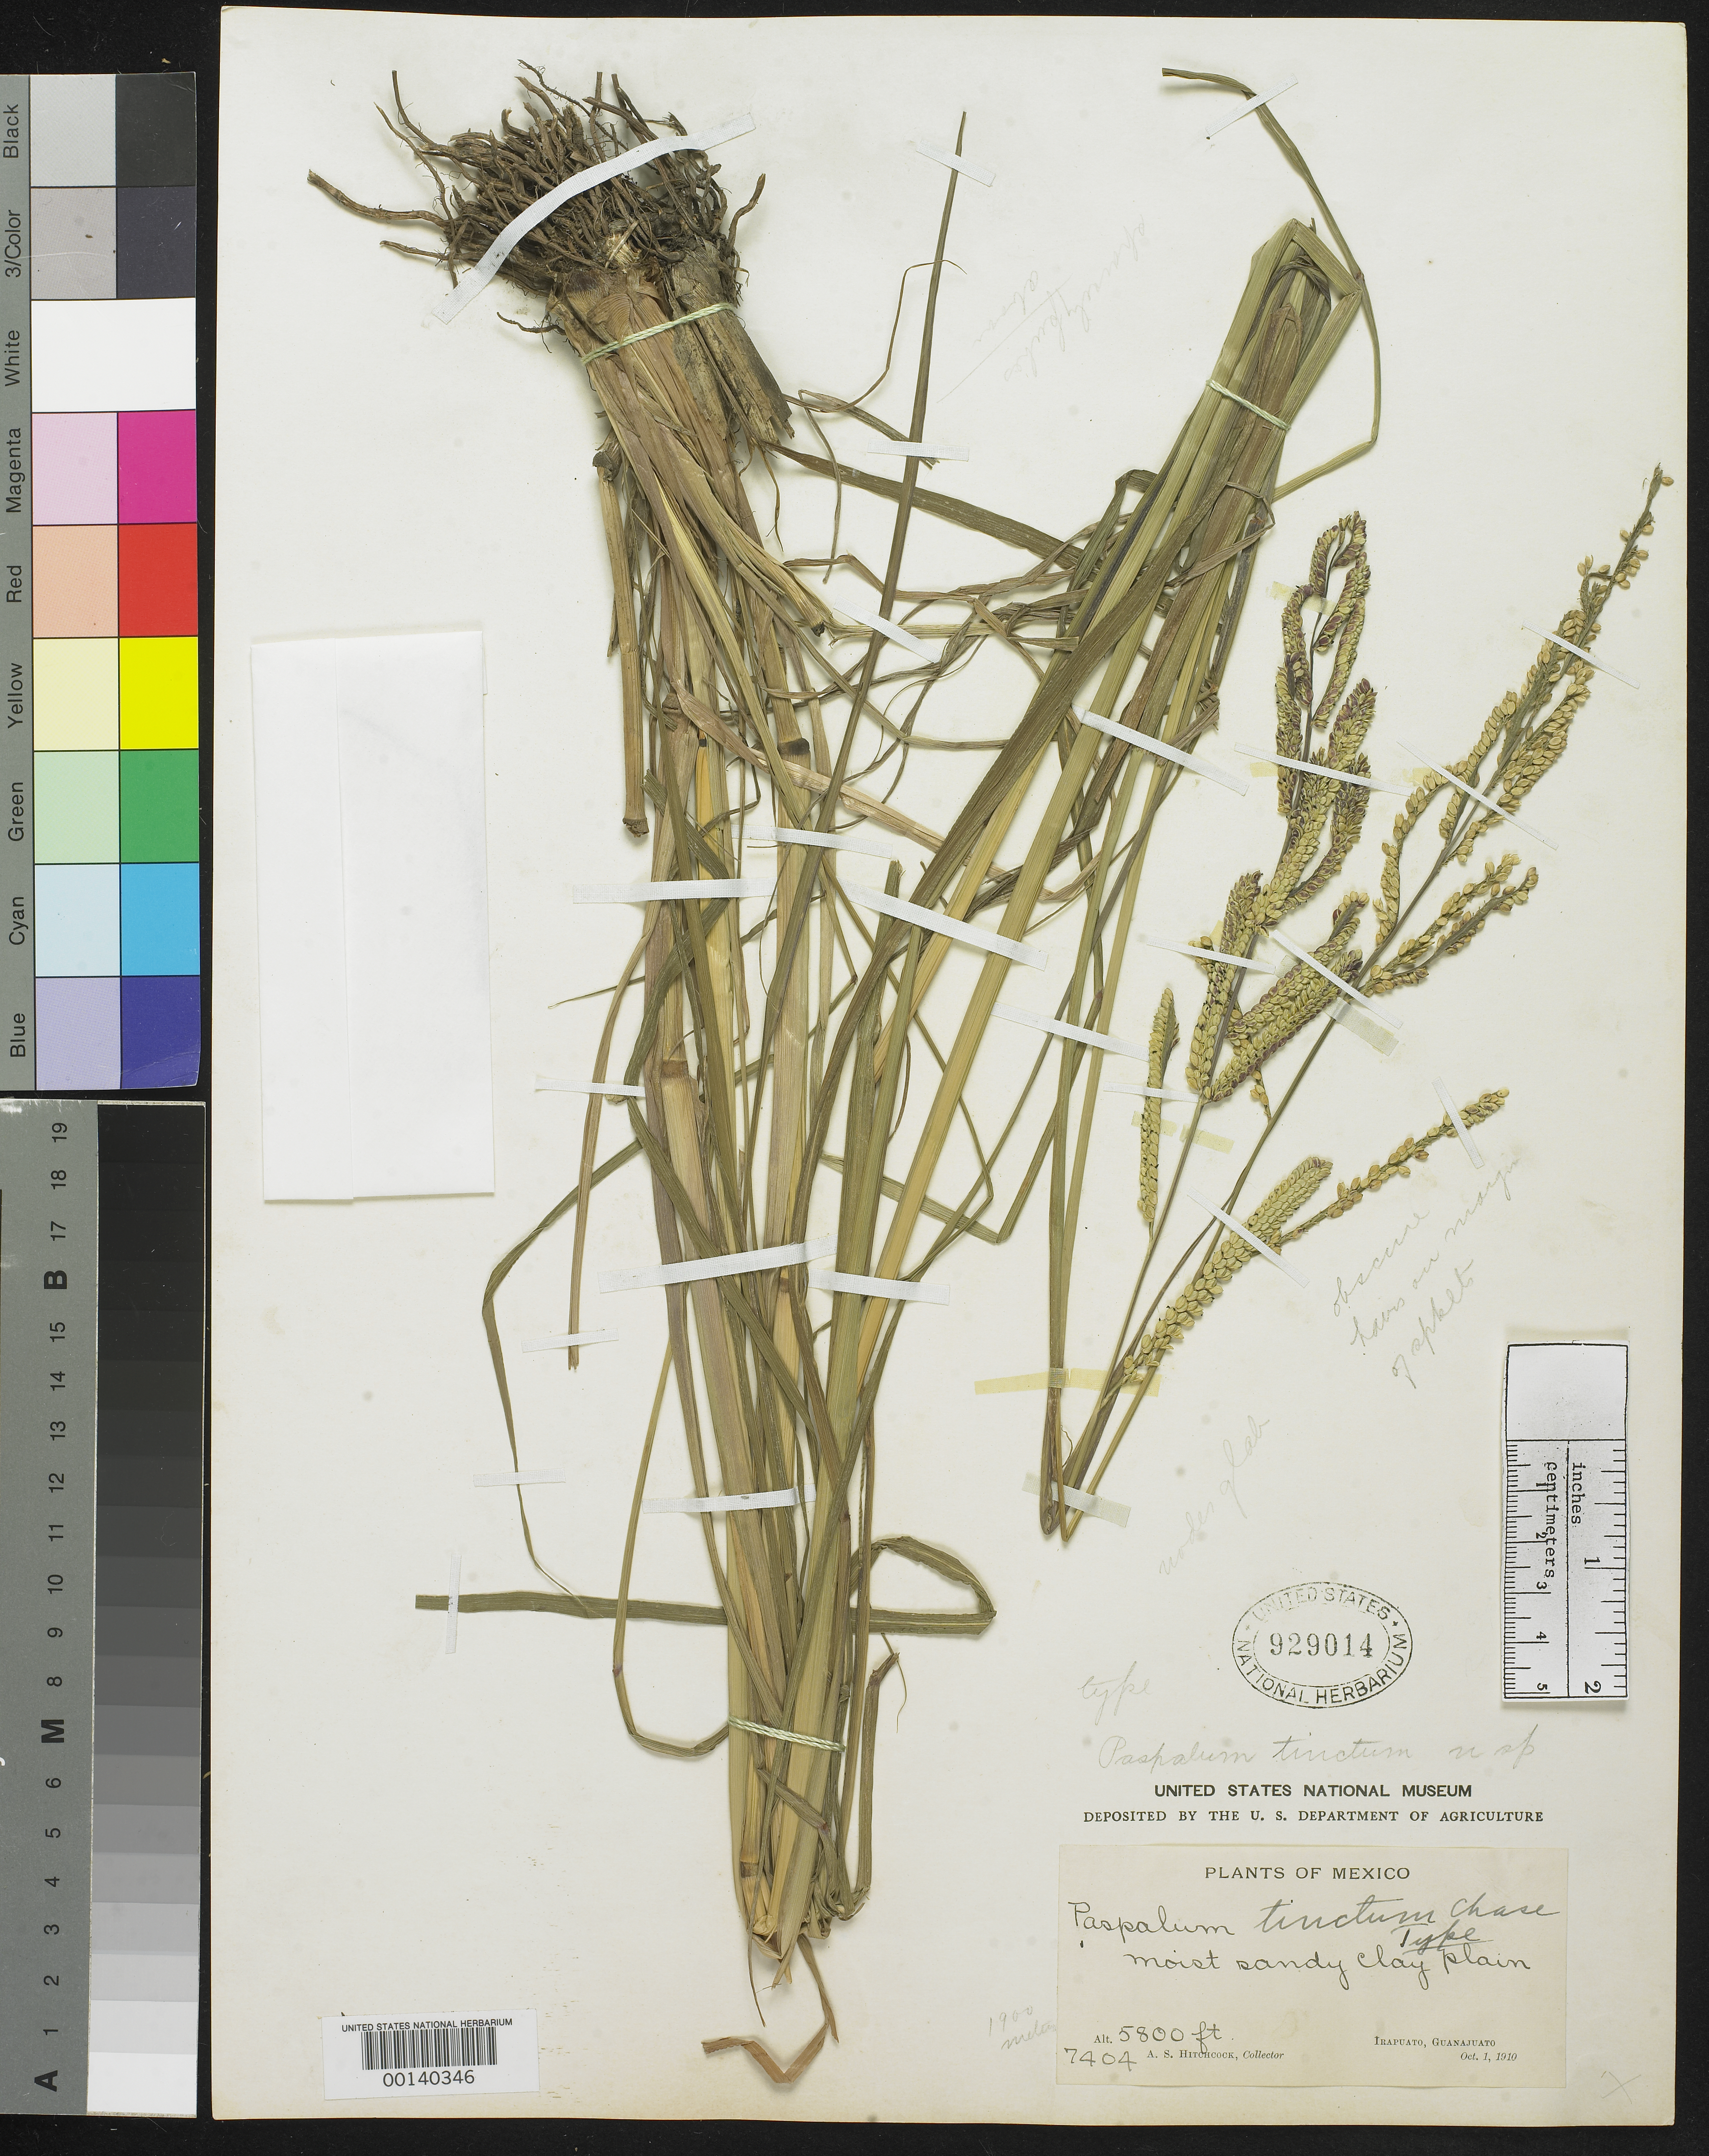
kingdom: Plantae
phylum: Tracheophyta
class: Liliopsida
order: Poales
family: Poaceae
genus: Paspalum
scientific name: Paspalum tinctum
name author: Chase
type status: Holotype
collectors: A. S. Hitchcock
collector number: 7404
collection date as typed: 01 Oct 1910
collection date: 1910-10-01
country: Mexico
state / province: Guanajuato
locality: Irapuato.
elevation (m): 1900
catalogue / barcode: US 929014